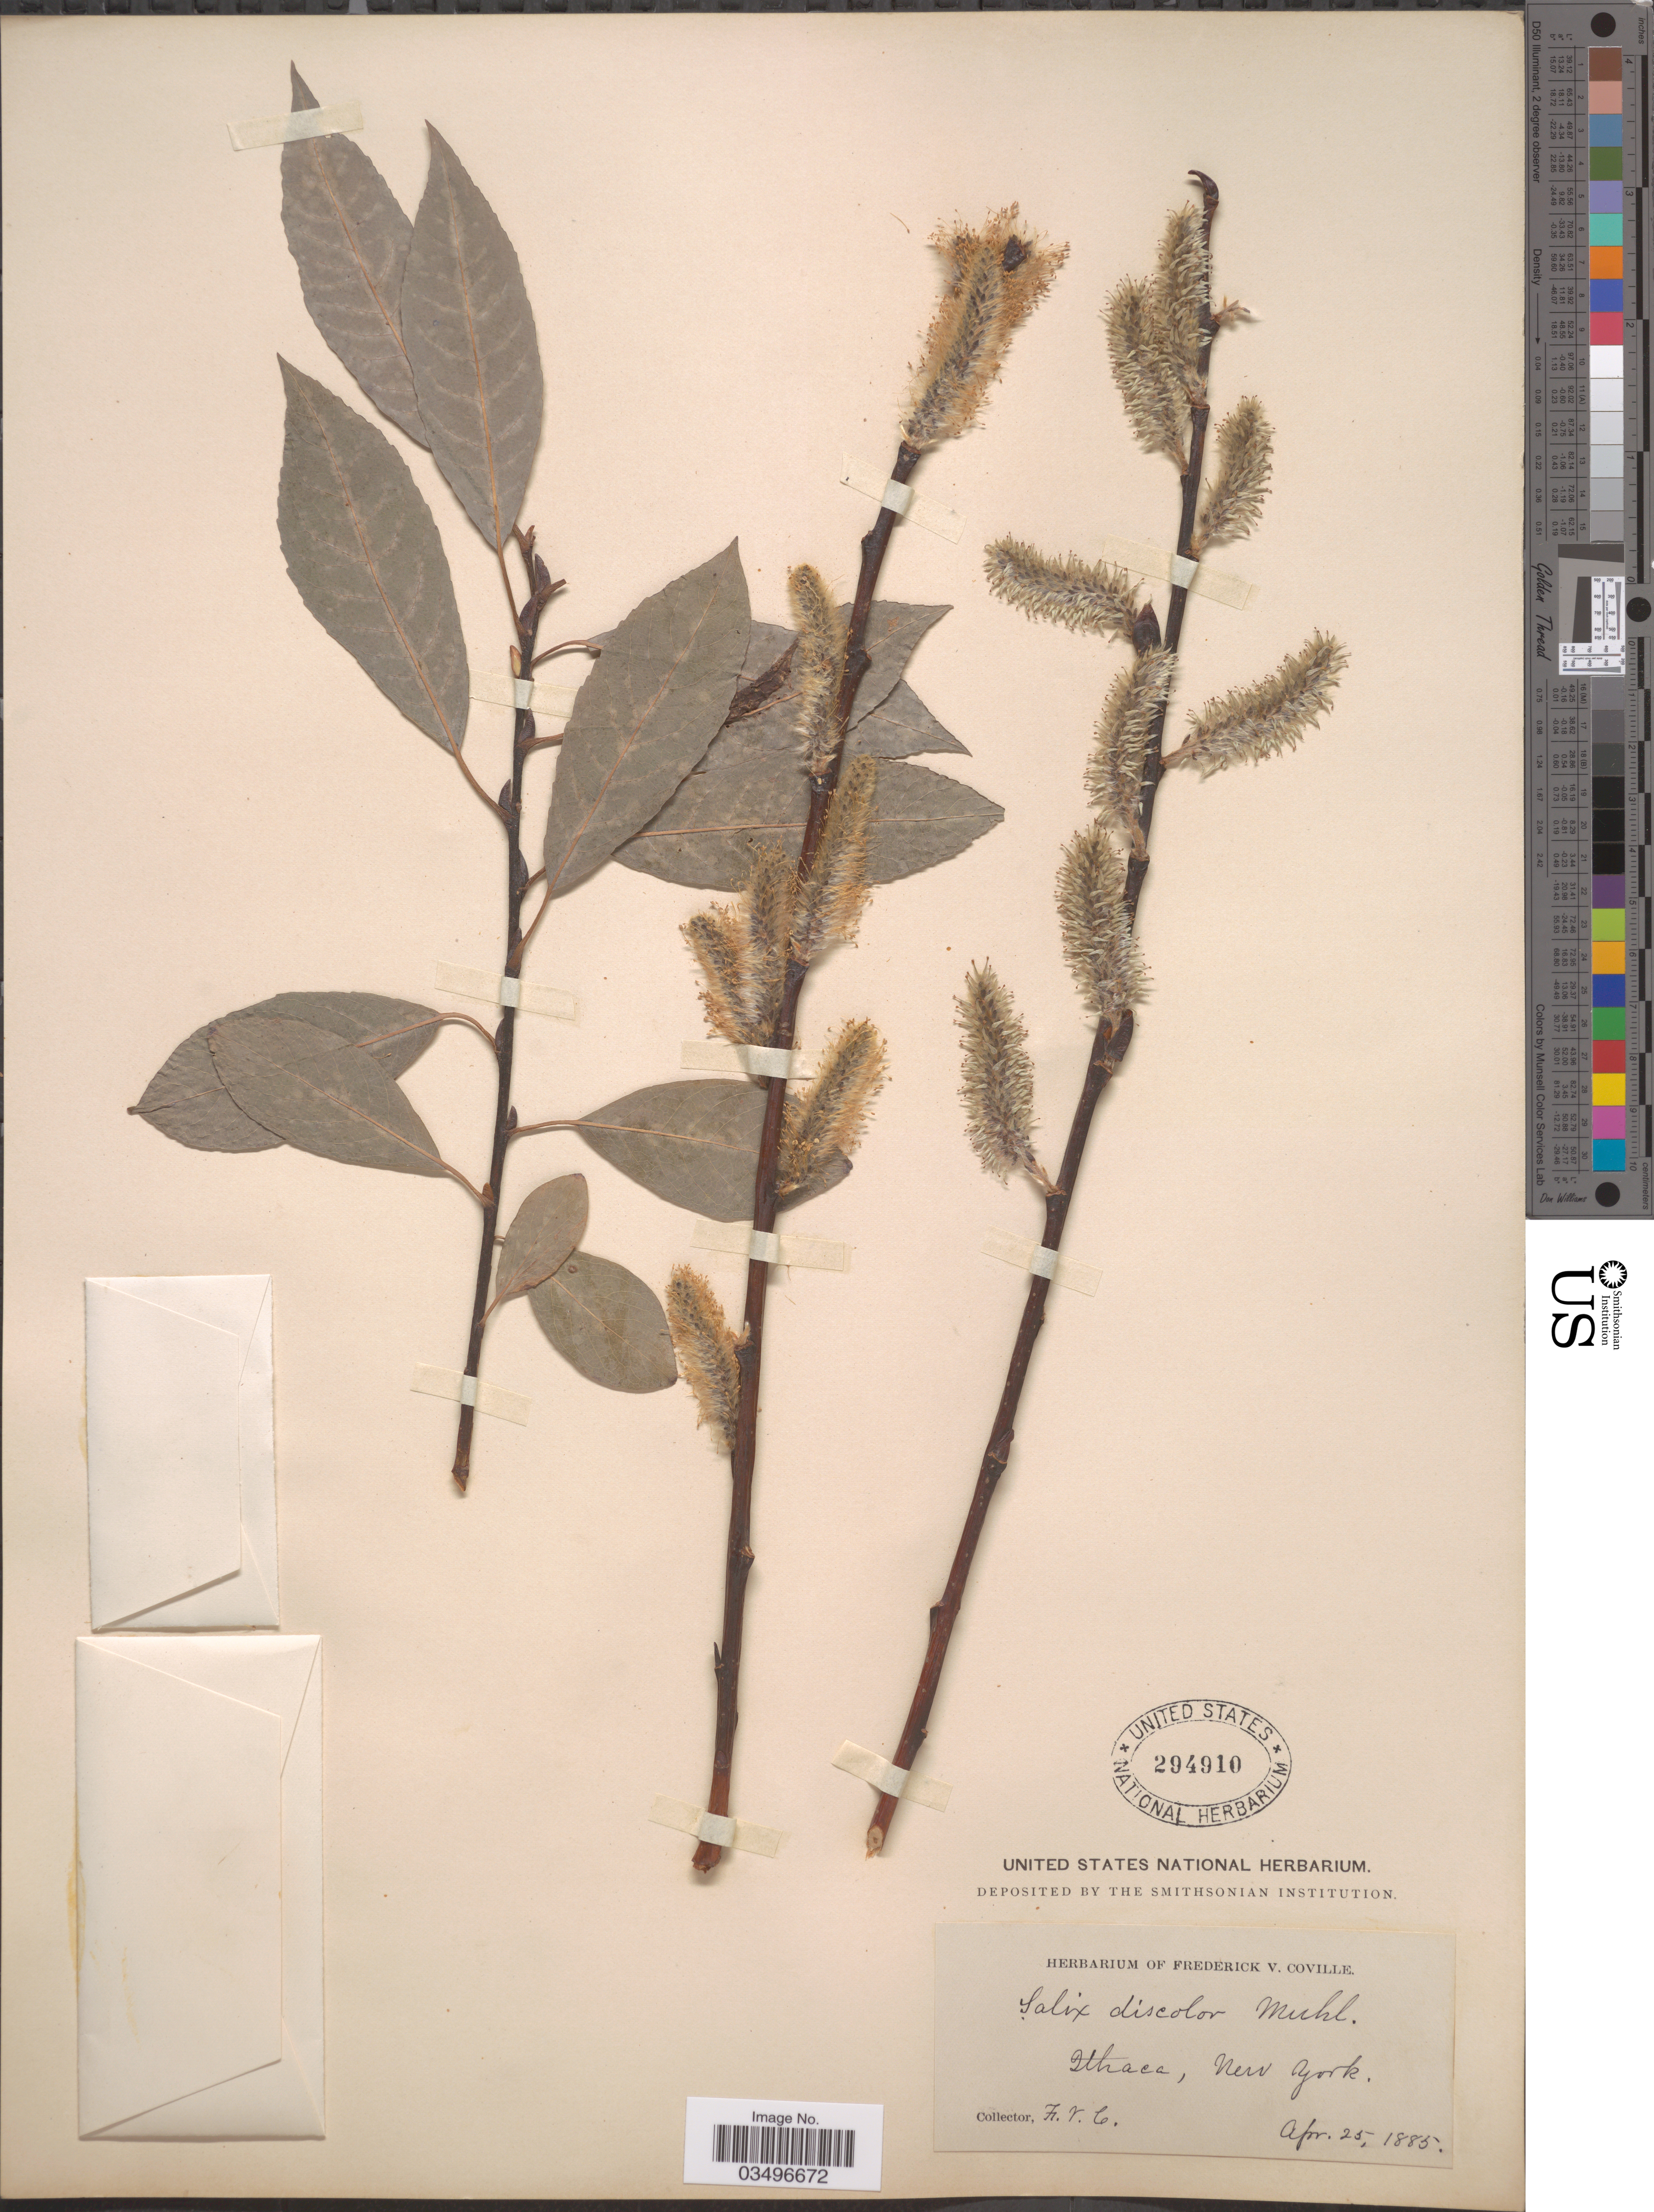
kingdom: Plantae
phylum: Tracheophyta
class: Magnoliopsida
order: Malpighiales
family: Salicaceae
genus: Salix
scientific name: Salix discolor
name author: Muhl.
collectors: F. V. Coville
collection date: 1885-04-25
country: United States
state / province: New York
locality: Ithaca.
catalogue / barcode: US 294910